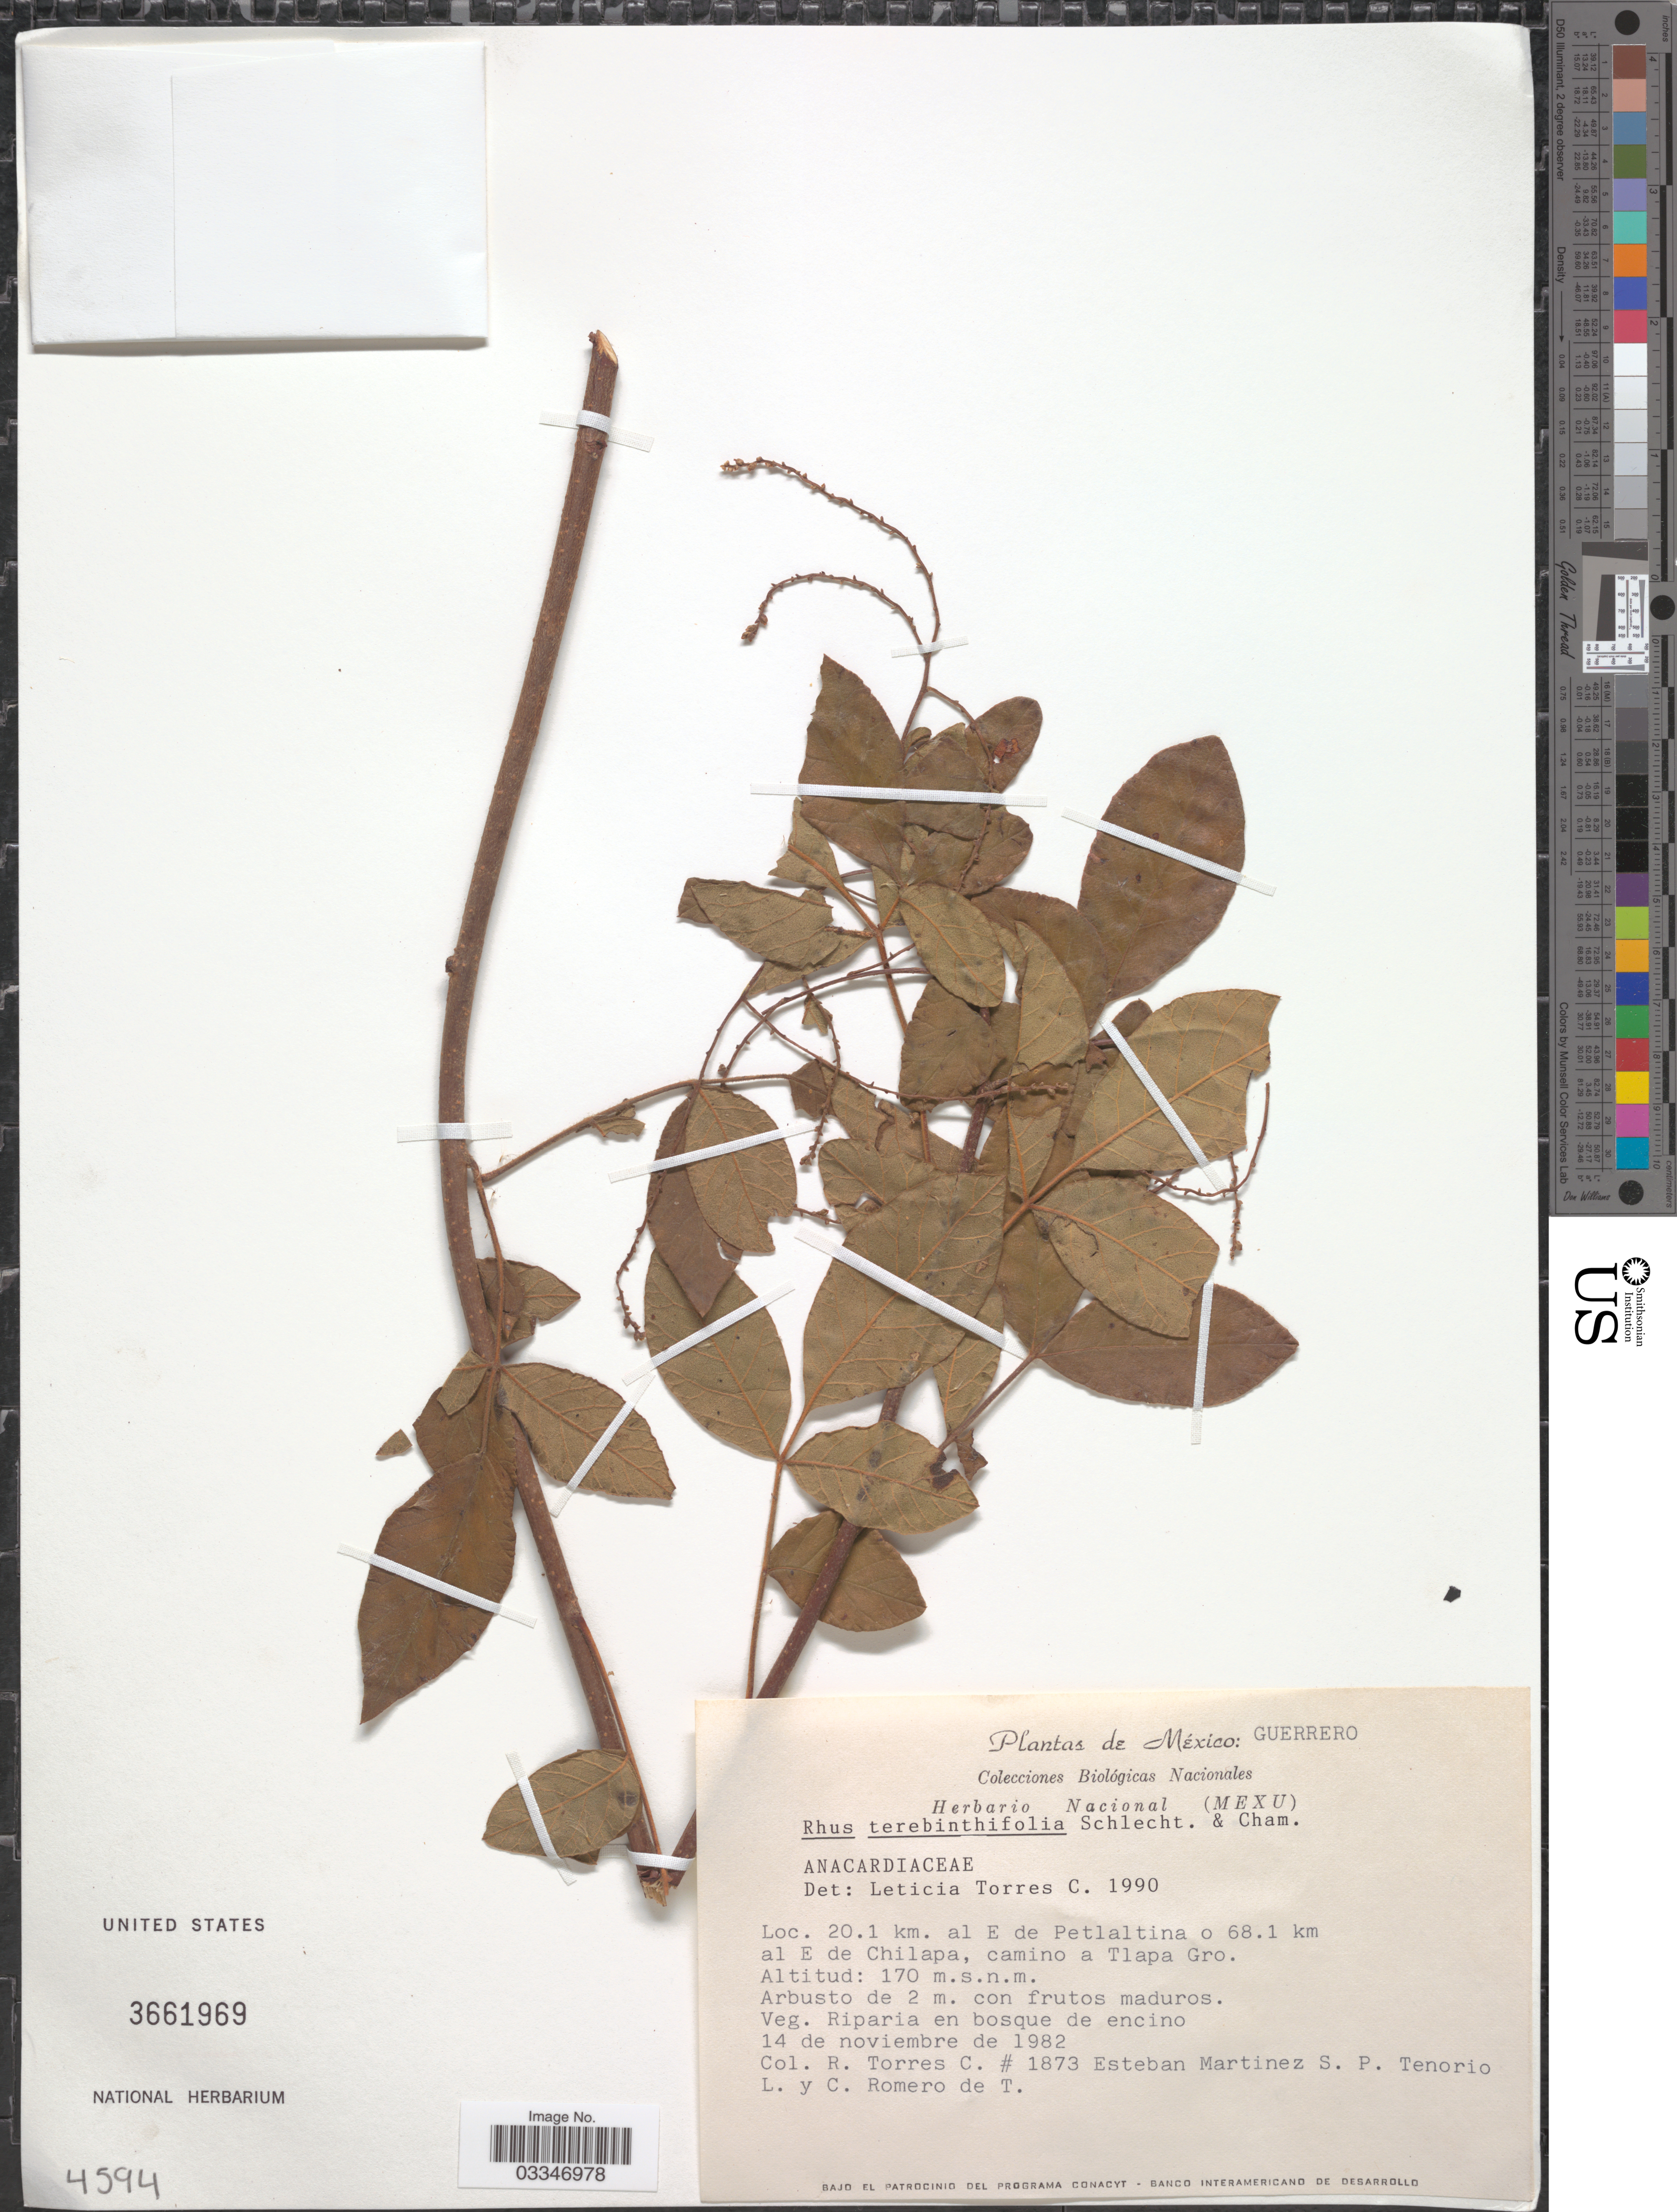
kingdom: Plantae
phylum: Tracheophyta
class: Magnoliopsida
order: Sapindales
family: Anacardiaceae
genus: Rhus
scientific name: Rhus terebinthifolia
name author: Schltdl. & Cham.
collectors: R. Torres C., E. M. Martínez S., P. Tenorio L. & C. Romero de T.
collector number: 1873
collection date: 1982-11-14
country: Mexico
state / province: Guerrero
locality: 20.1 km. al E de Petlaltina o 68.1 km al E de Chilapa, camino a Tlapa Gro.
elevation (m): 170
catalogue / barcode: US 3661969